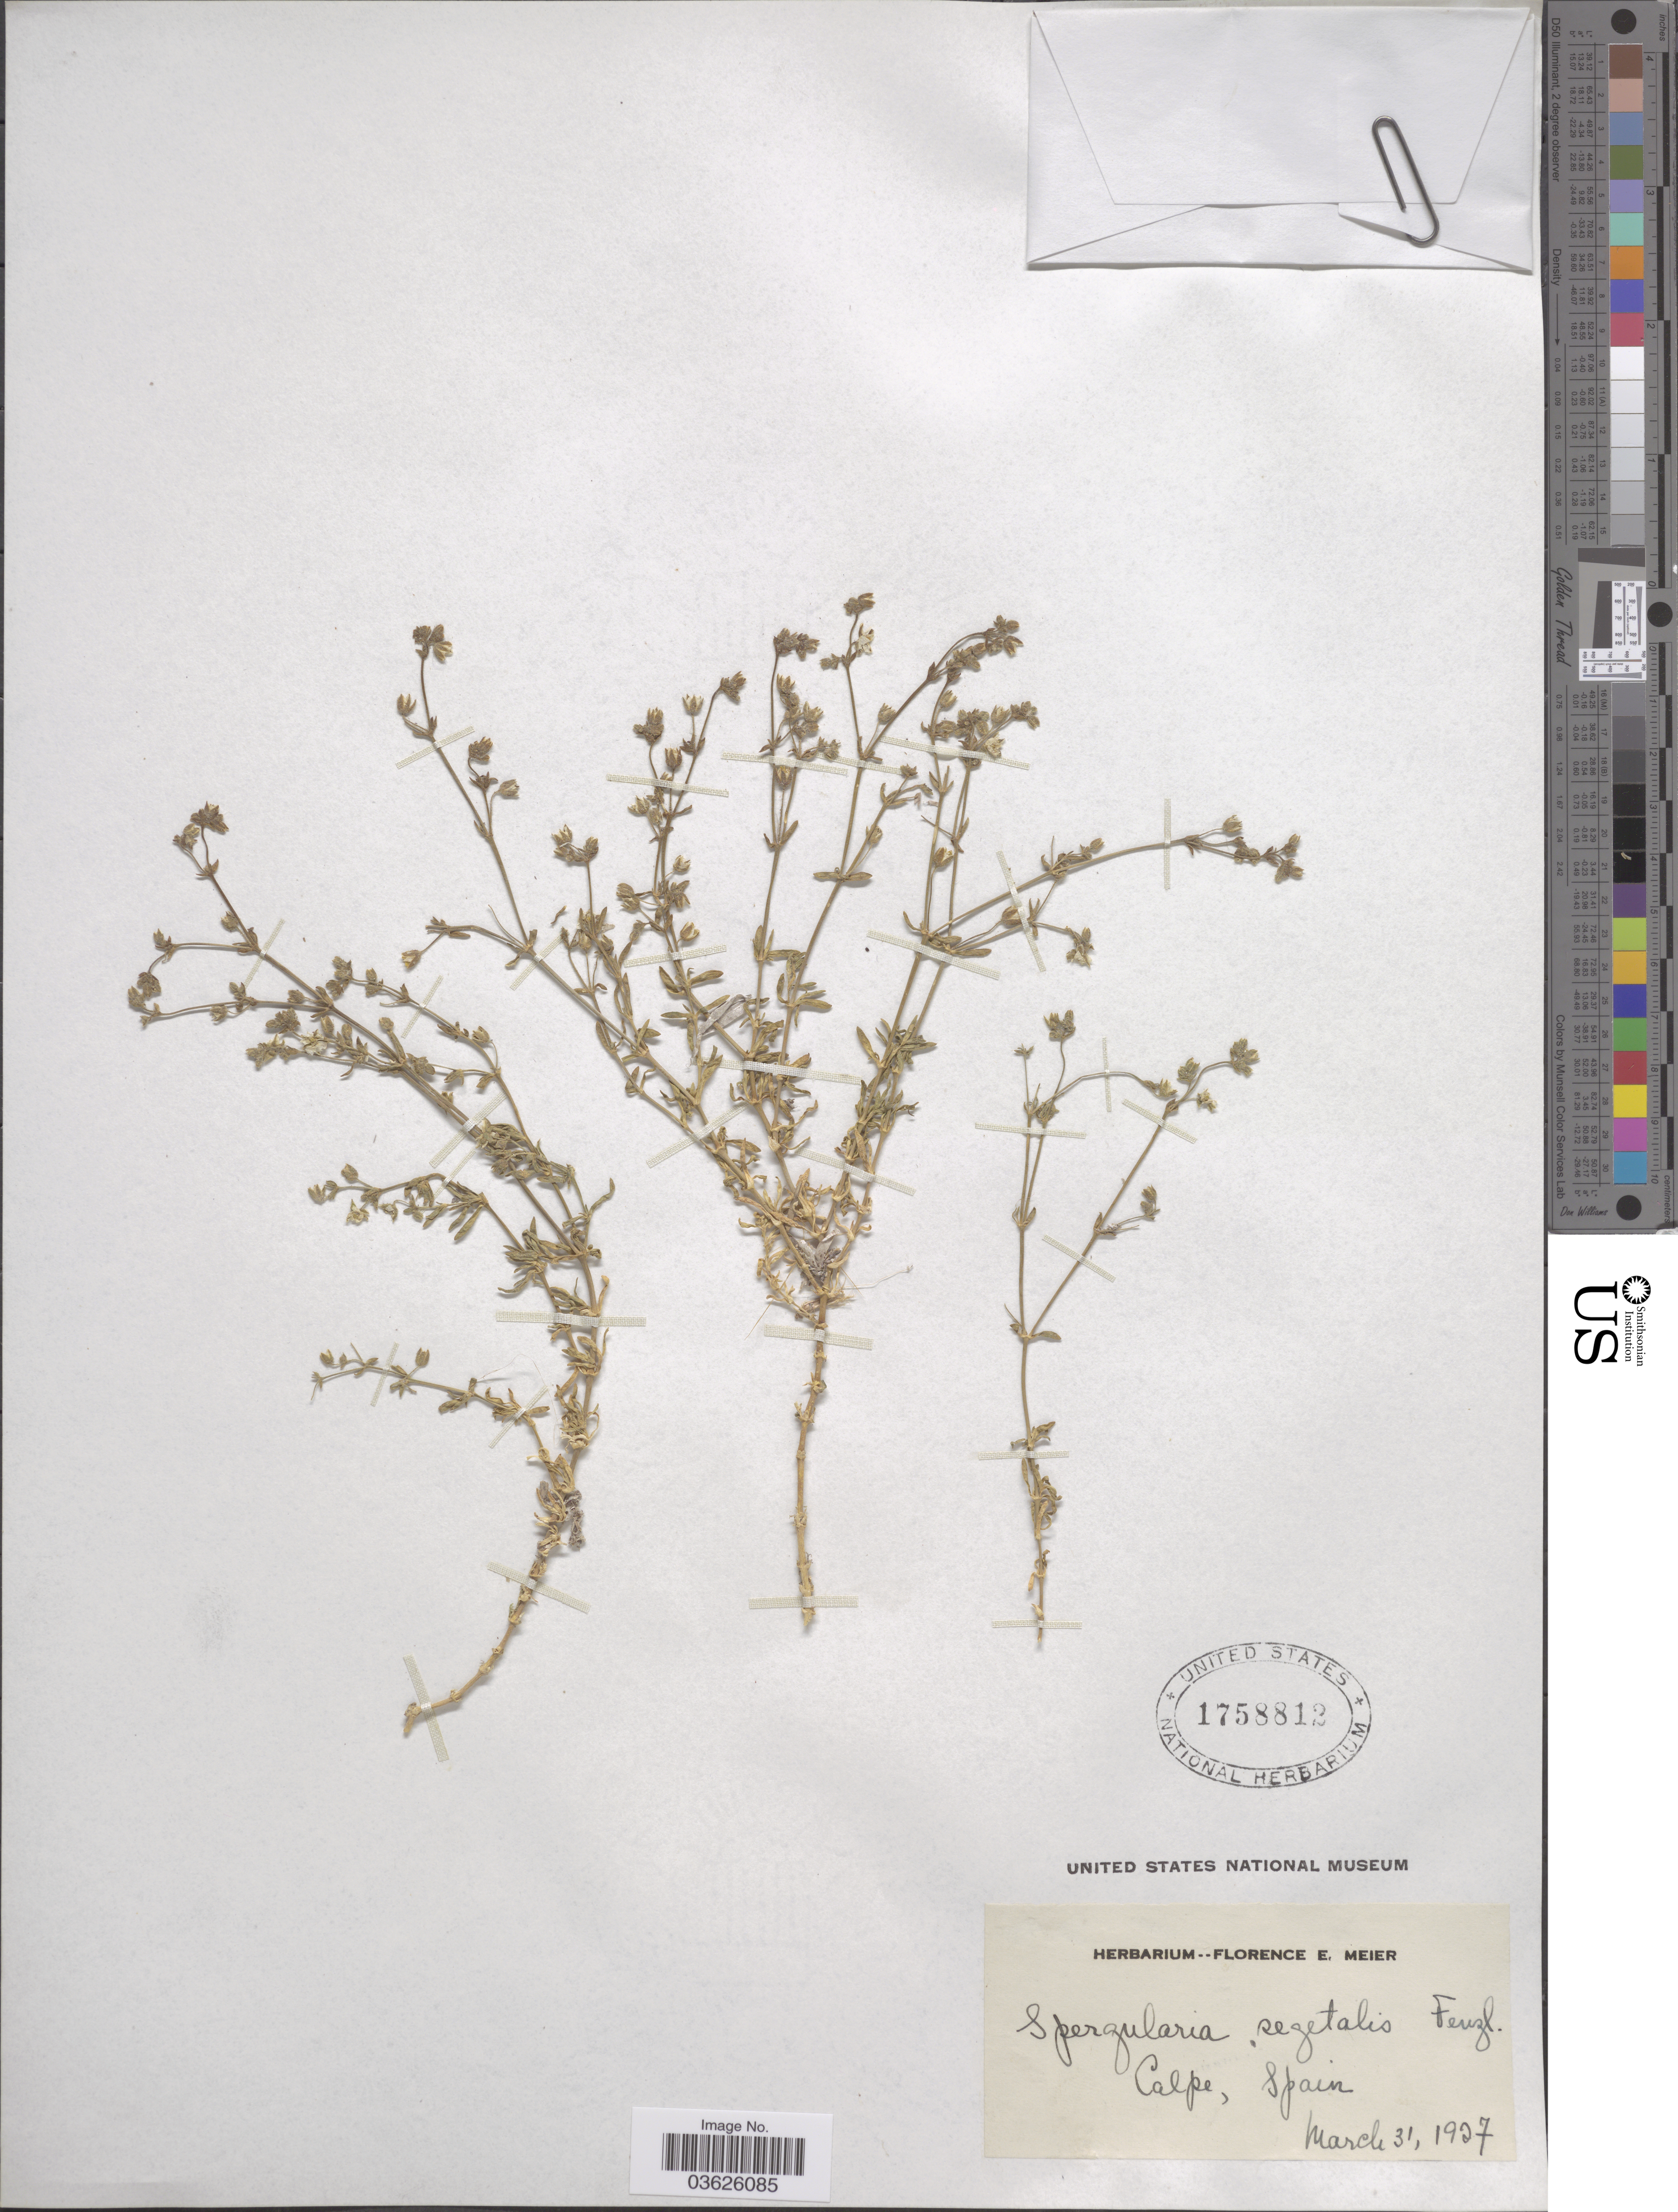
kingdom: Plantae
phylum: Tracheophyta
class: Magnoliopsida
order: Caryophyllales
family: Caryophyllaceae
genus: Tissa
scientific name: Tissa segetalis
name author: (L.) Warb.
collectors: ex herb. Florence E. Meier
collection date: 1927-03-31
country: Spain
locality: Calpe.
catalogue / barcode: US 1758812